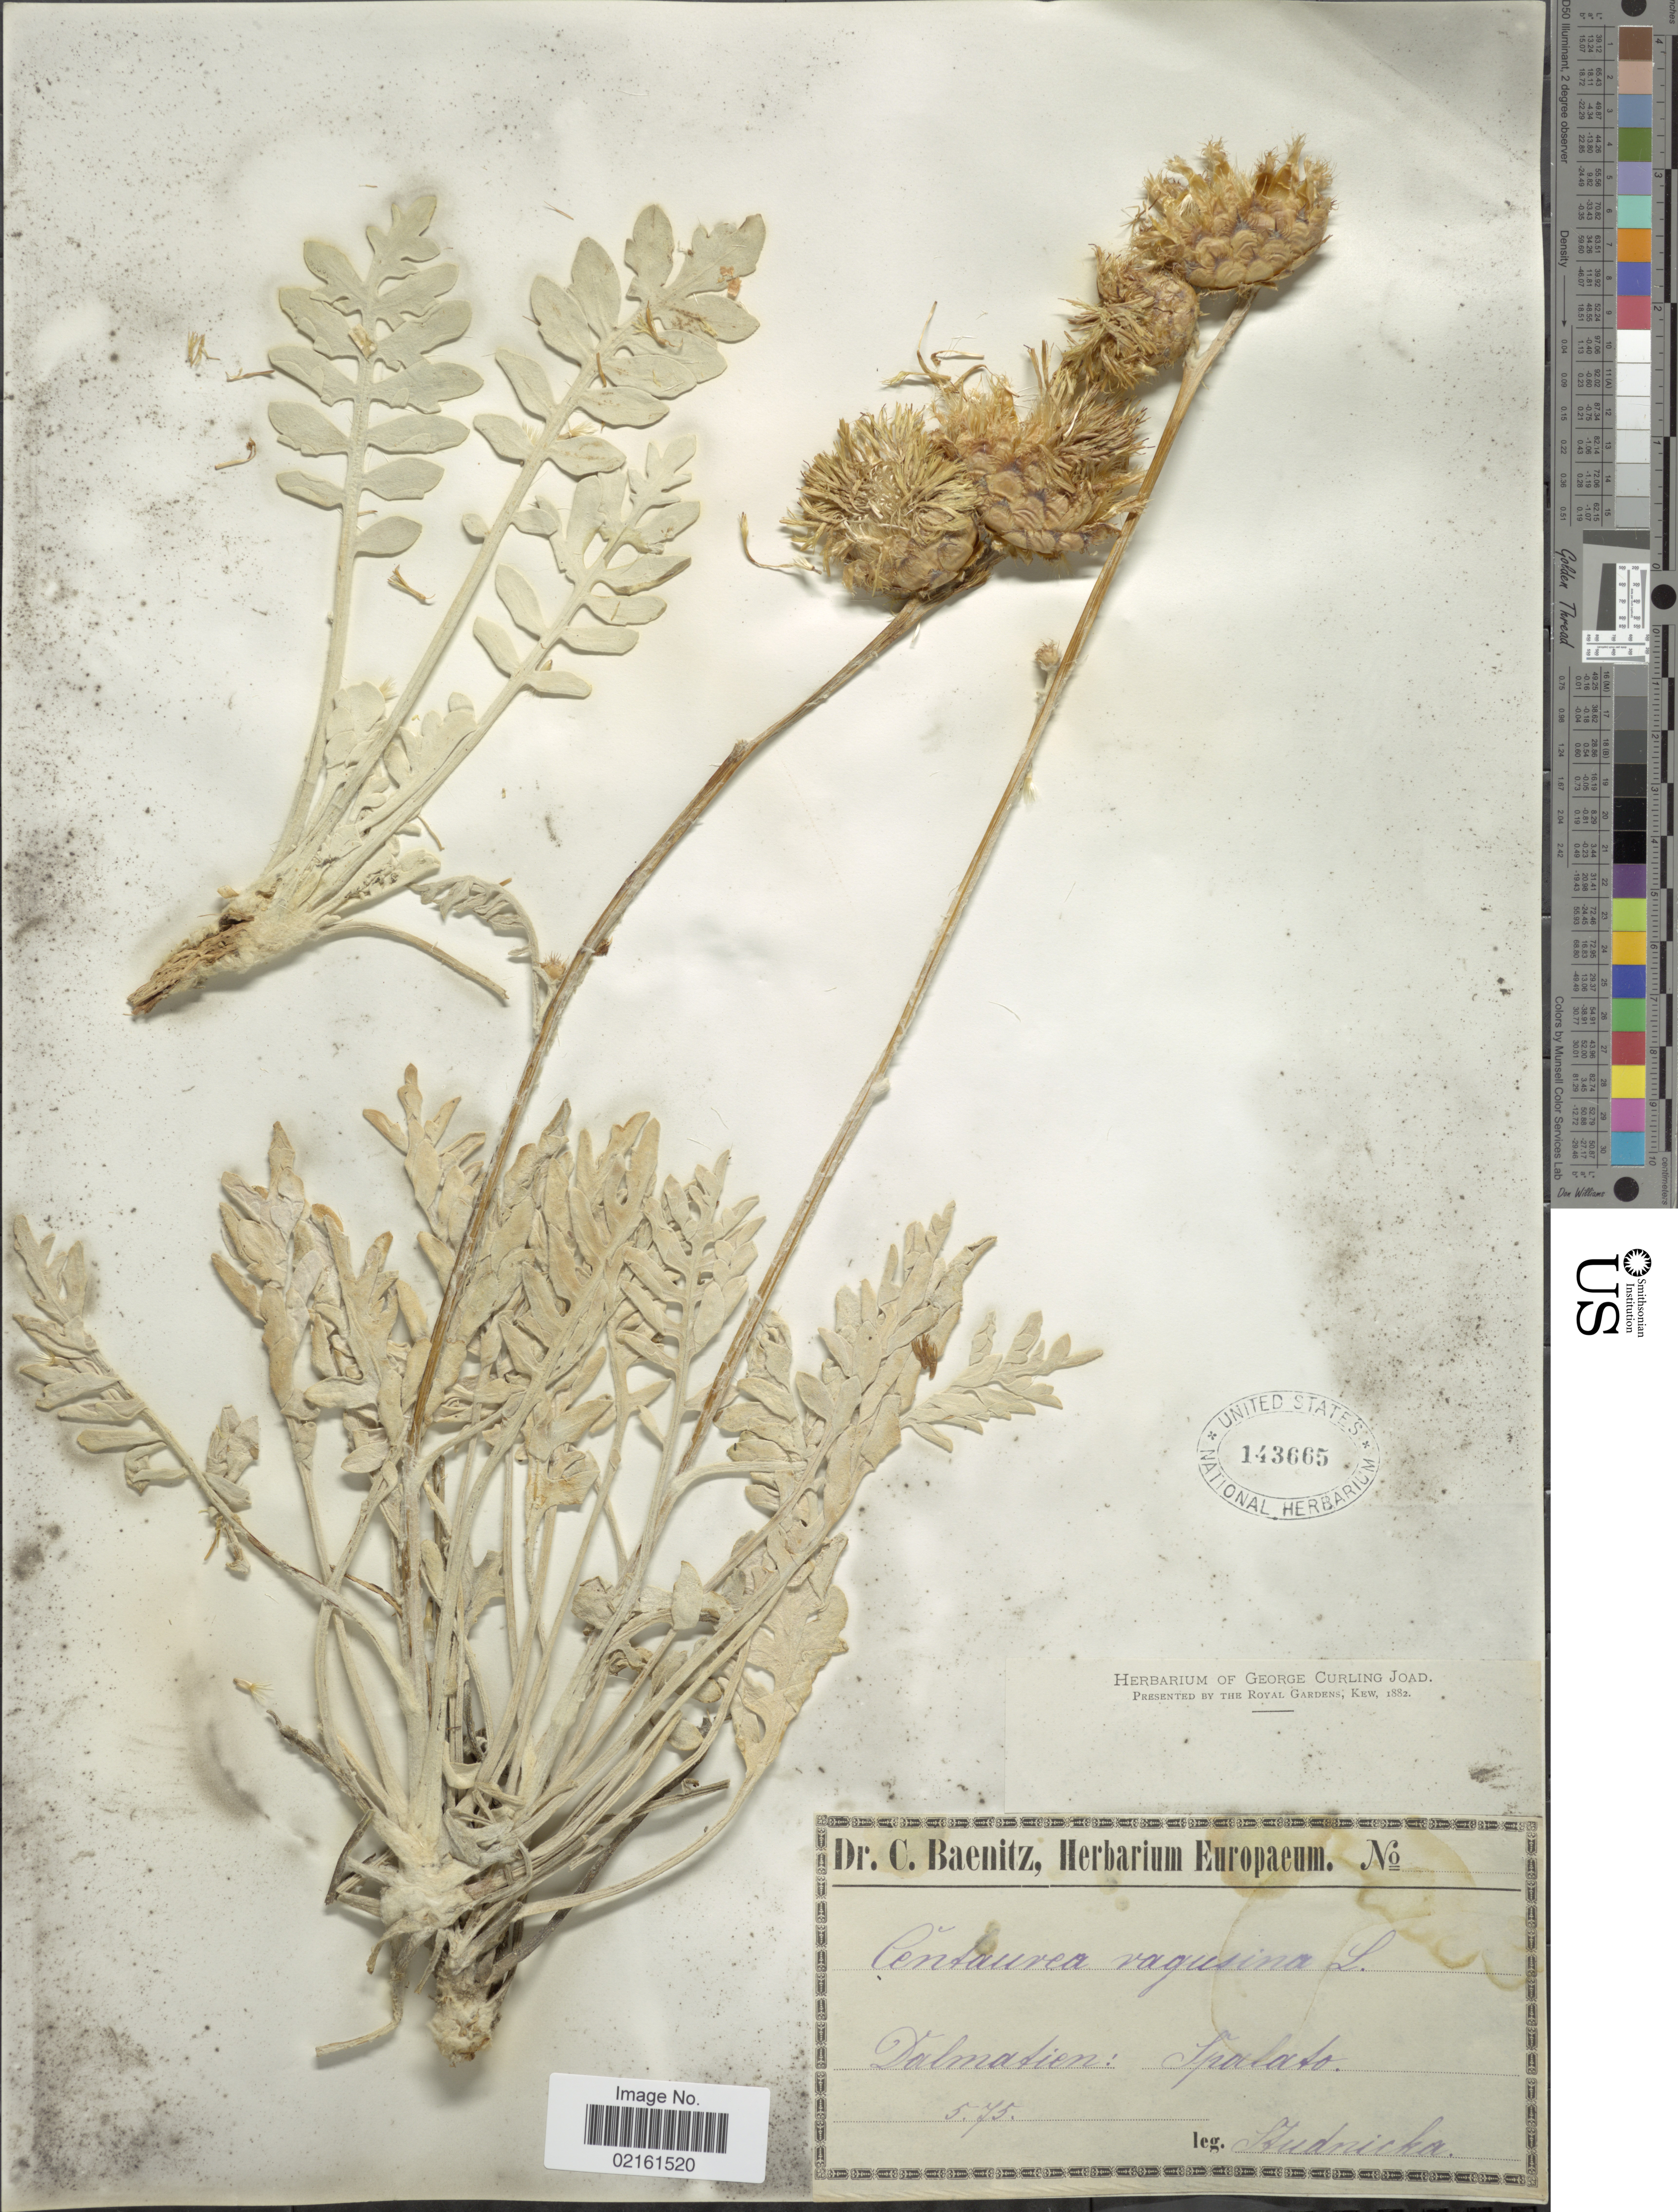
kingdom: Plantae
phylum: Tracheophyta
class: Magnoliopsida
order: Asterales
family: Asteraceae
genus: Centaurea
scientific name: Centaurea ragusina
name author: L.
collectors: Studnicka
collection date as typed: Transcribed d/m/y: /5/75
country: Croatia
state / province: Split-Dalmatia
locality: Dalmatien, Spalato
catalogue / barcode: US 143665